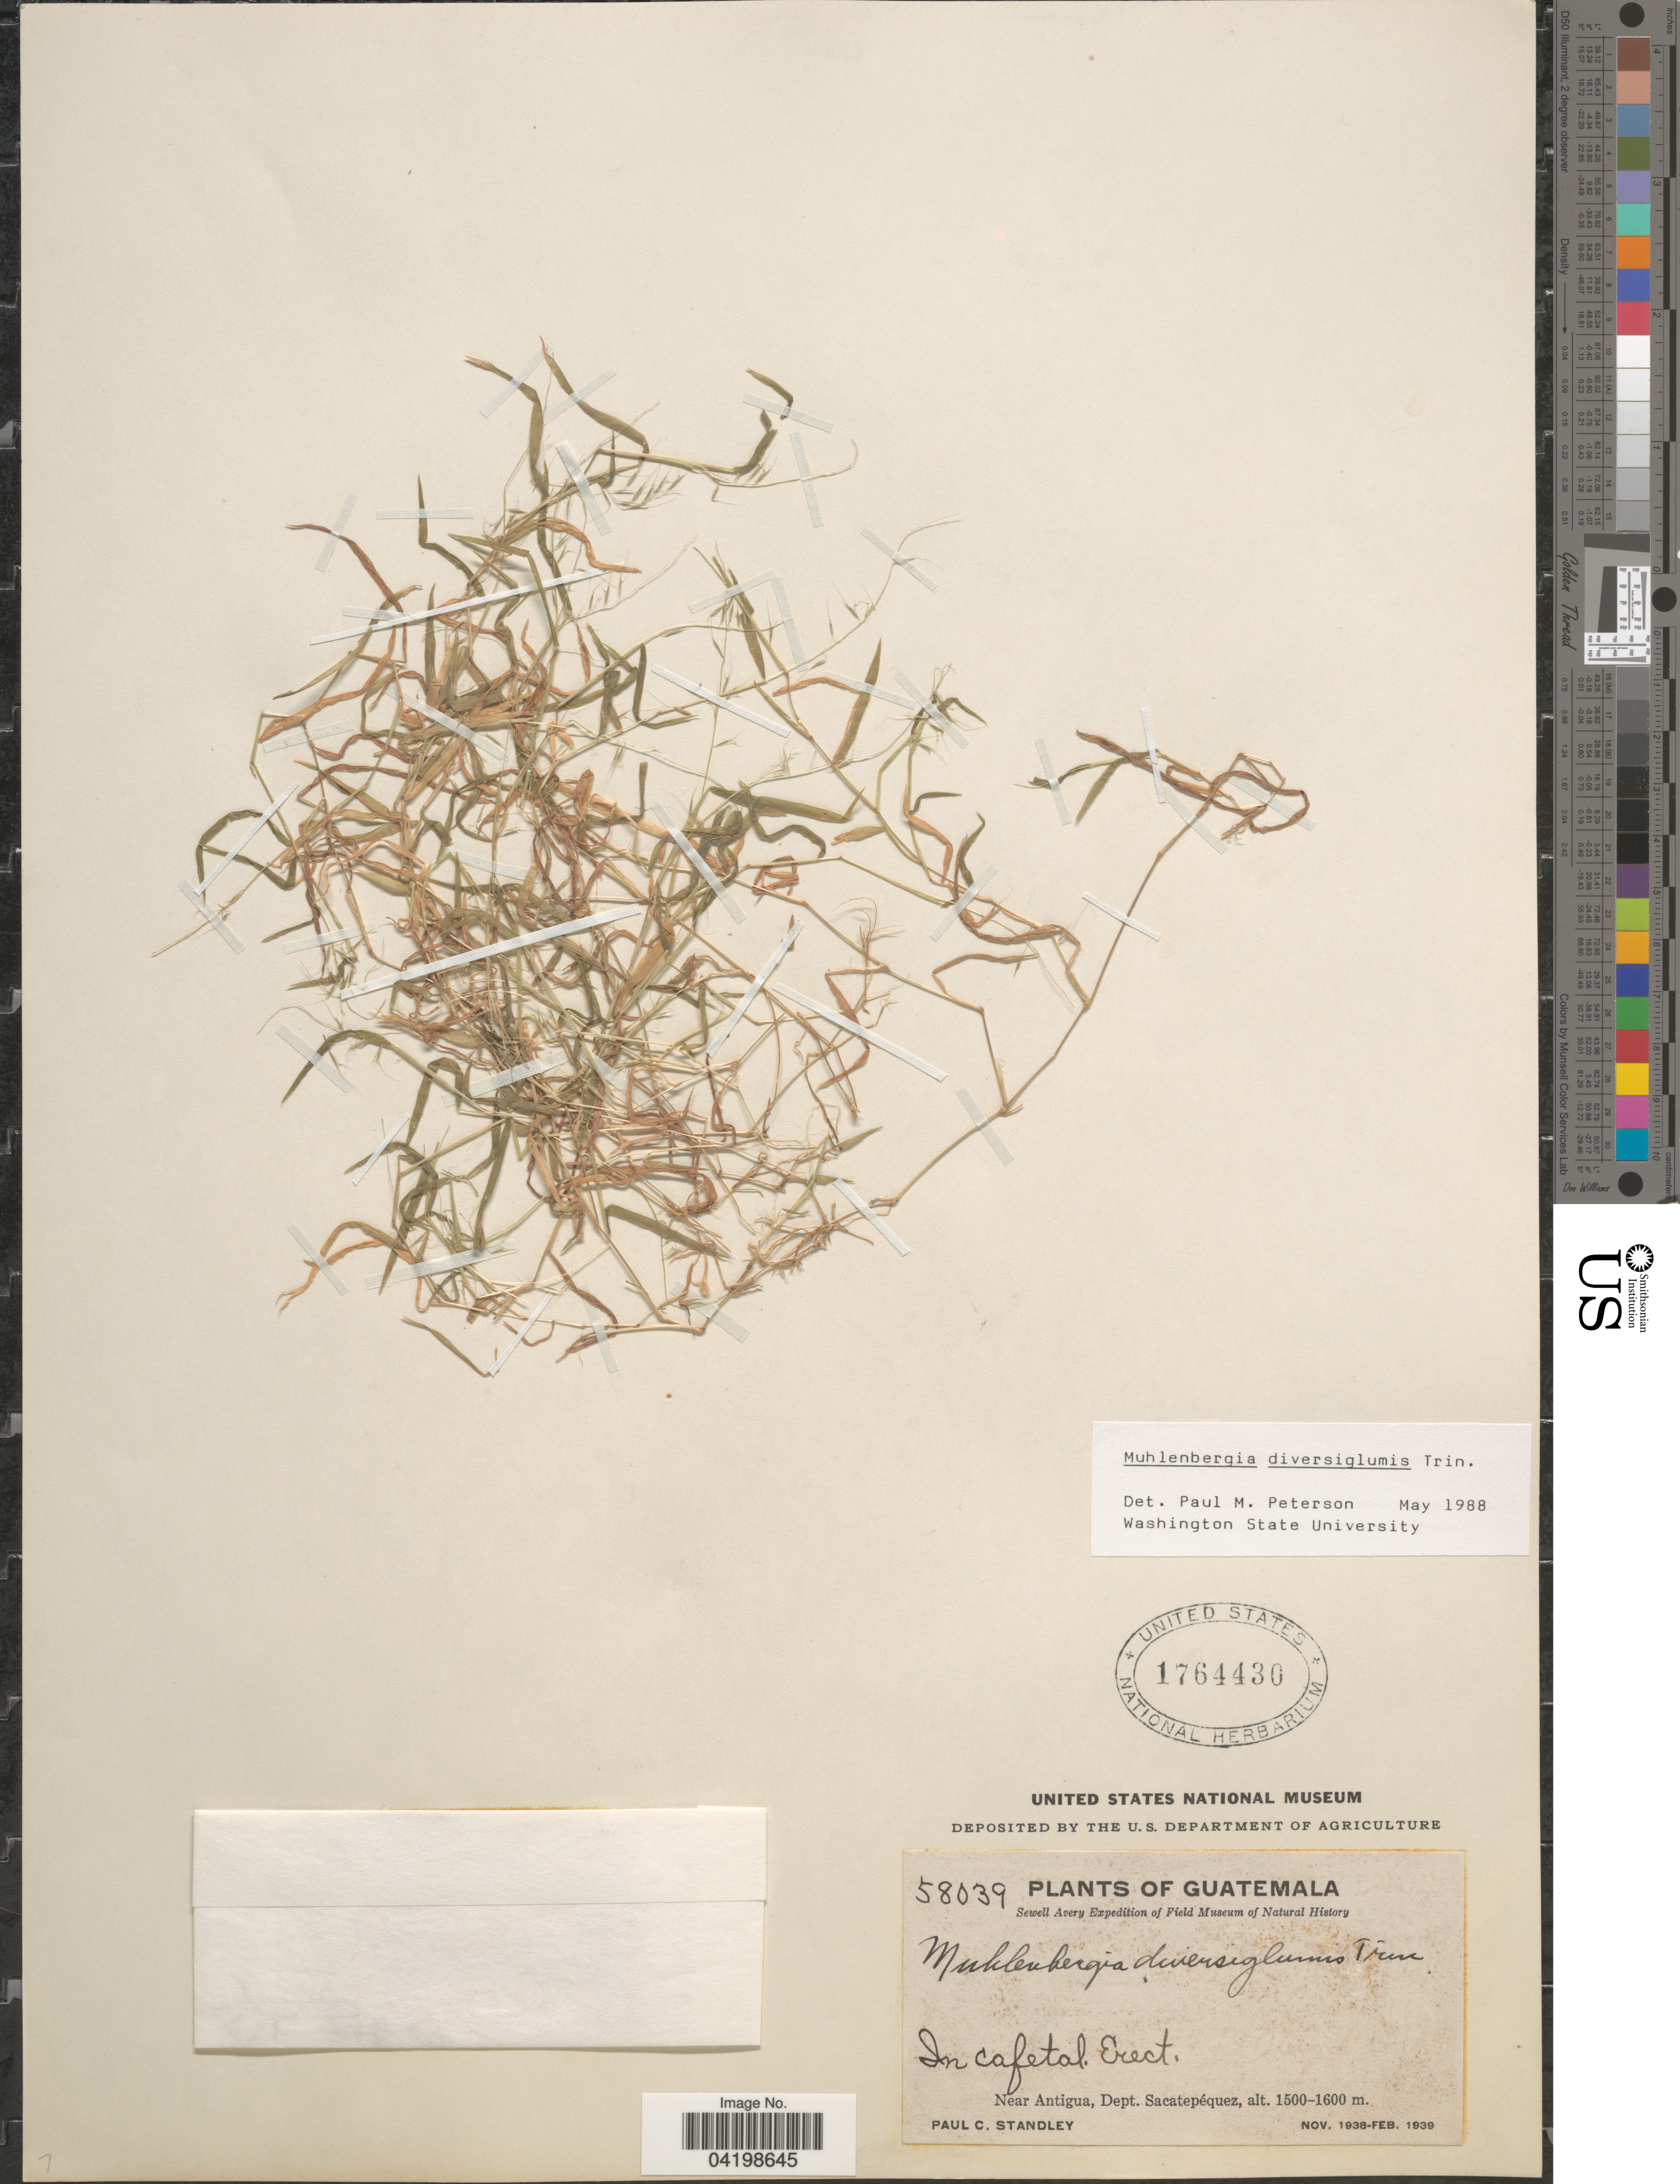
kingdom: Plantae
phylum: Tracheophyta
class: Liliopsida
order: Poales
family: Poaceae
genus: Muhlenbergia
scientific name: Muhlenbergia diversiglumis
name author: Trin.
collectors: P. C. Standley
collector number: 58039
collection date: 1938-11/1939-02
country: Guatemala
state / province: Sacatepequez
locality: Sewell Avery Expedition of Field Museum of Natural History. Near Antigua, Dept. Sacatepéquez.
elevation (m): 1500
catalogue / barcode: US 1764430